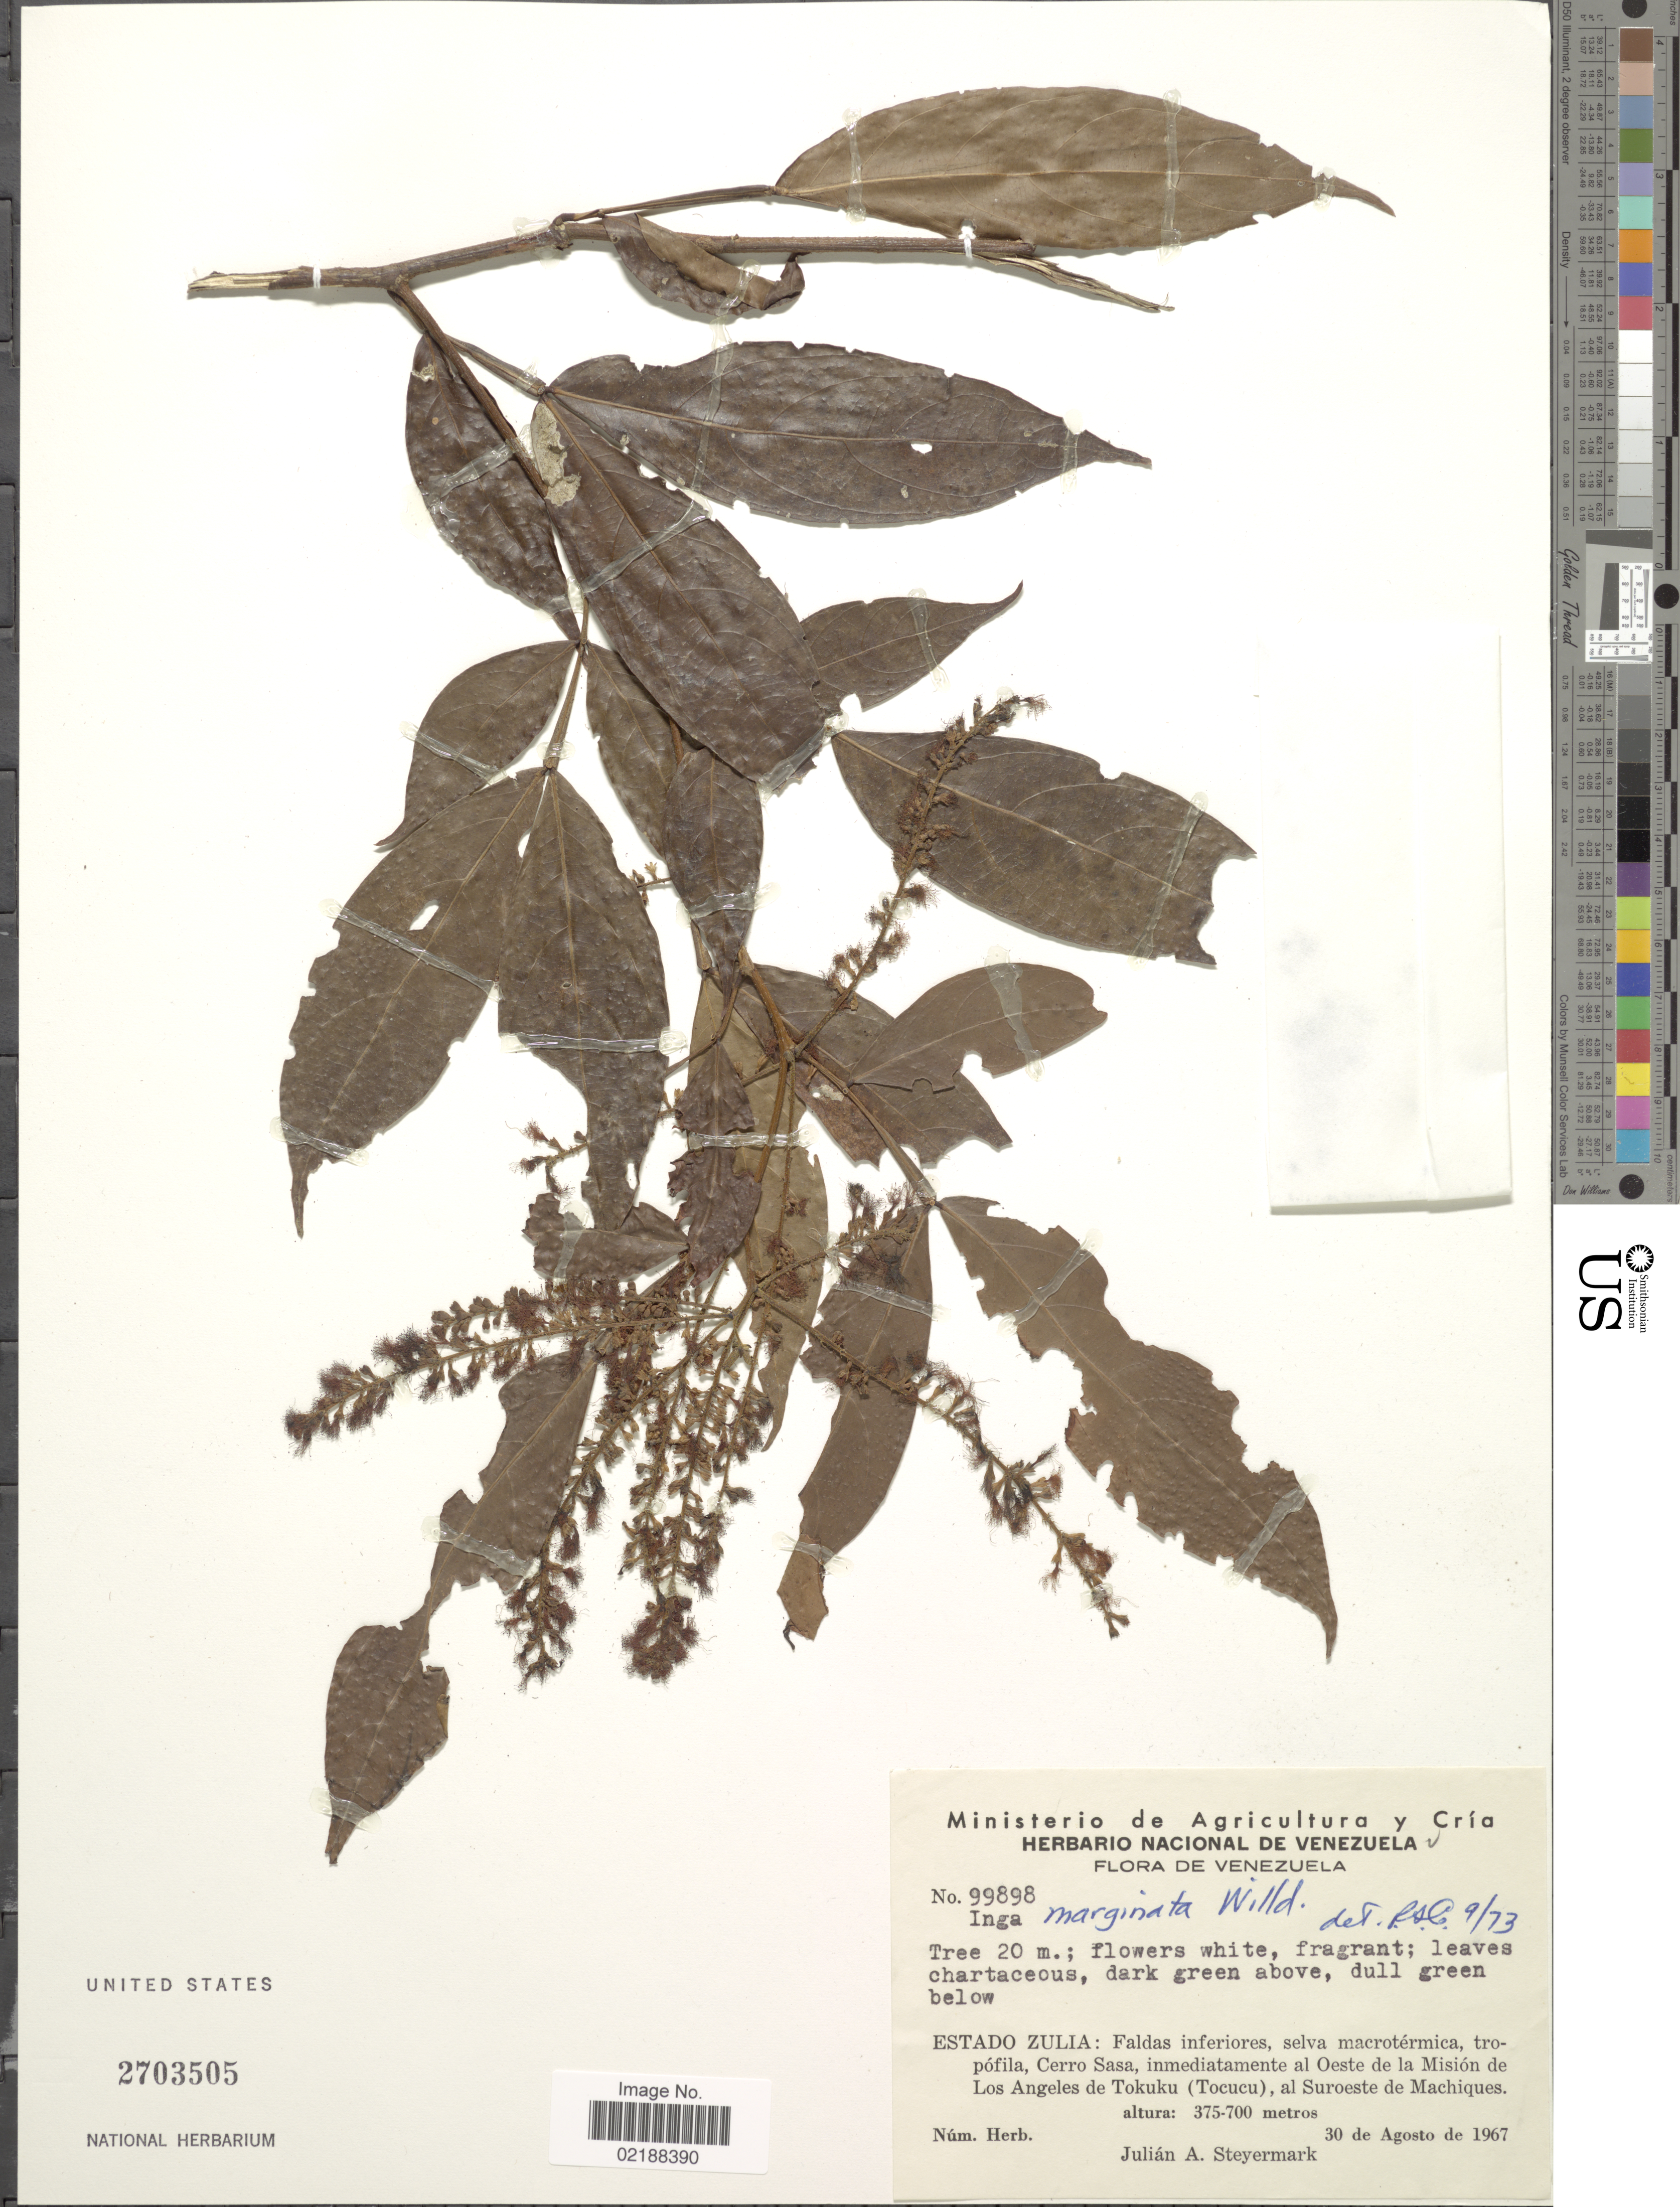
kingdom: Plantae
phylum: Tracheophyta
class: Magnoliopsida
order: Fabales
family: Fabaceae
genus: Inga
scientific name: Inga marginata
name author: Willd.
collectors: J. Steyermark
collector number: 99898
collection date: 1967-08-30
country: Venezuela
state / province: Zulia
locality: Faldas inferiores, tropofila, Cerro Sasa, inmediatamente al Oeste de la Mison de Los Angeles de Tokuku (Tocucu), al Suroeste de Machiques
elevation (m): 375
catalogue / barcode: US 2703505